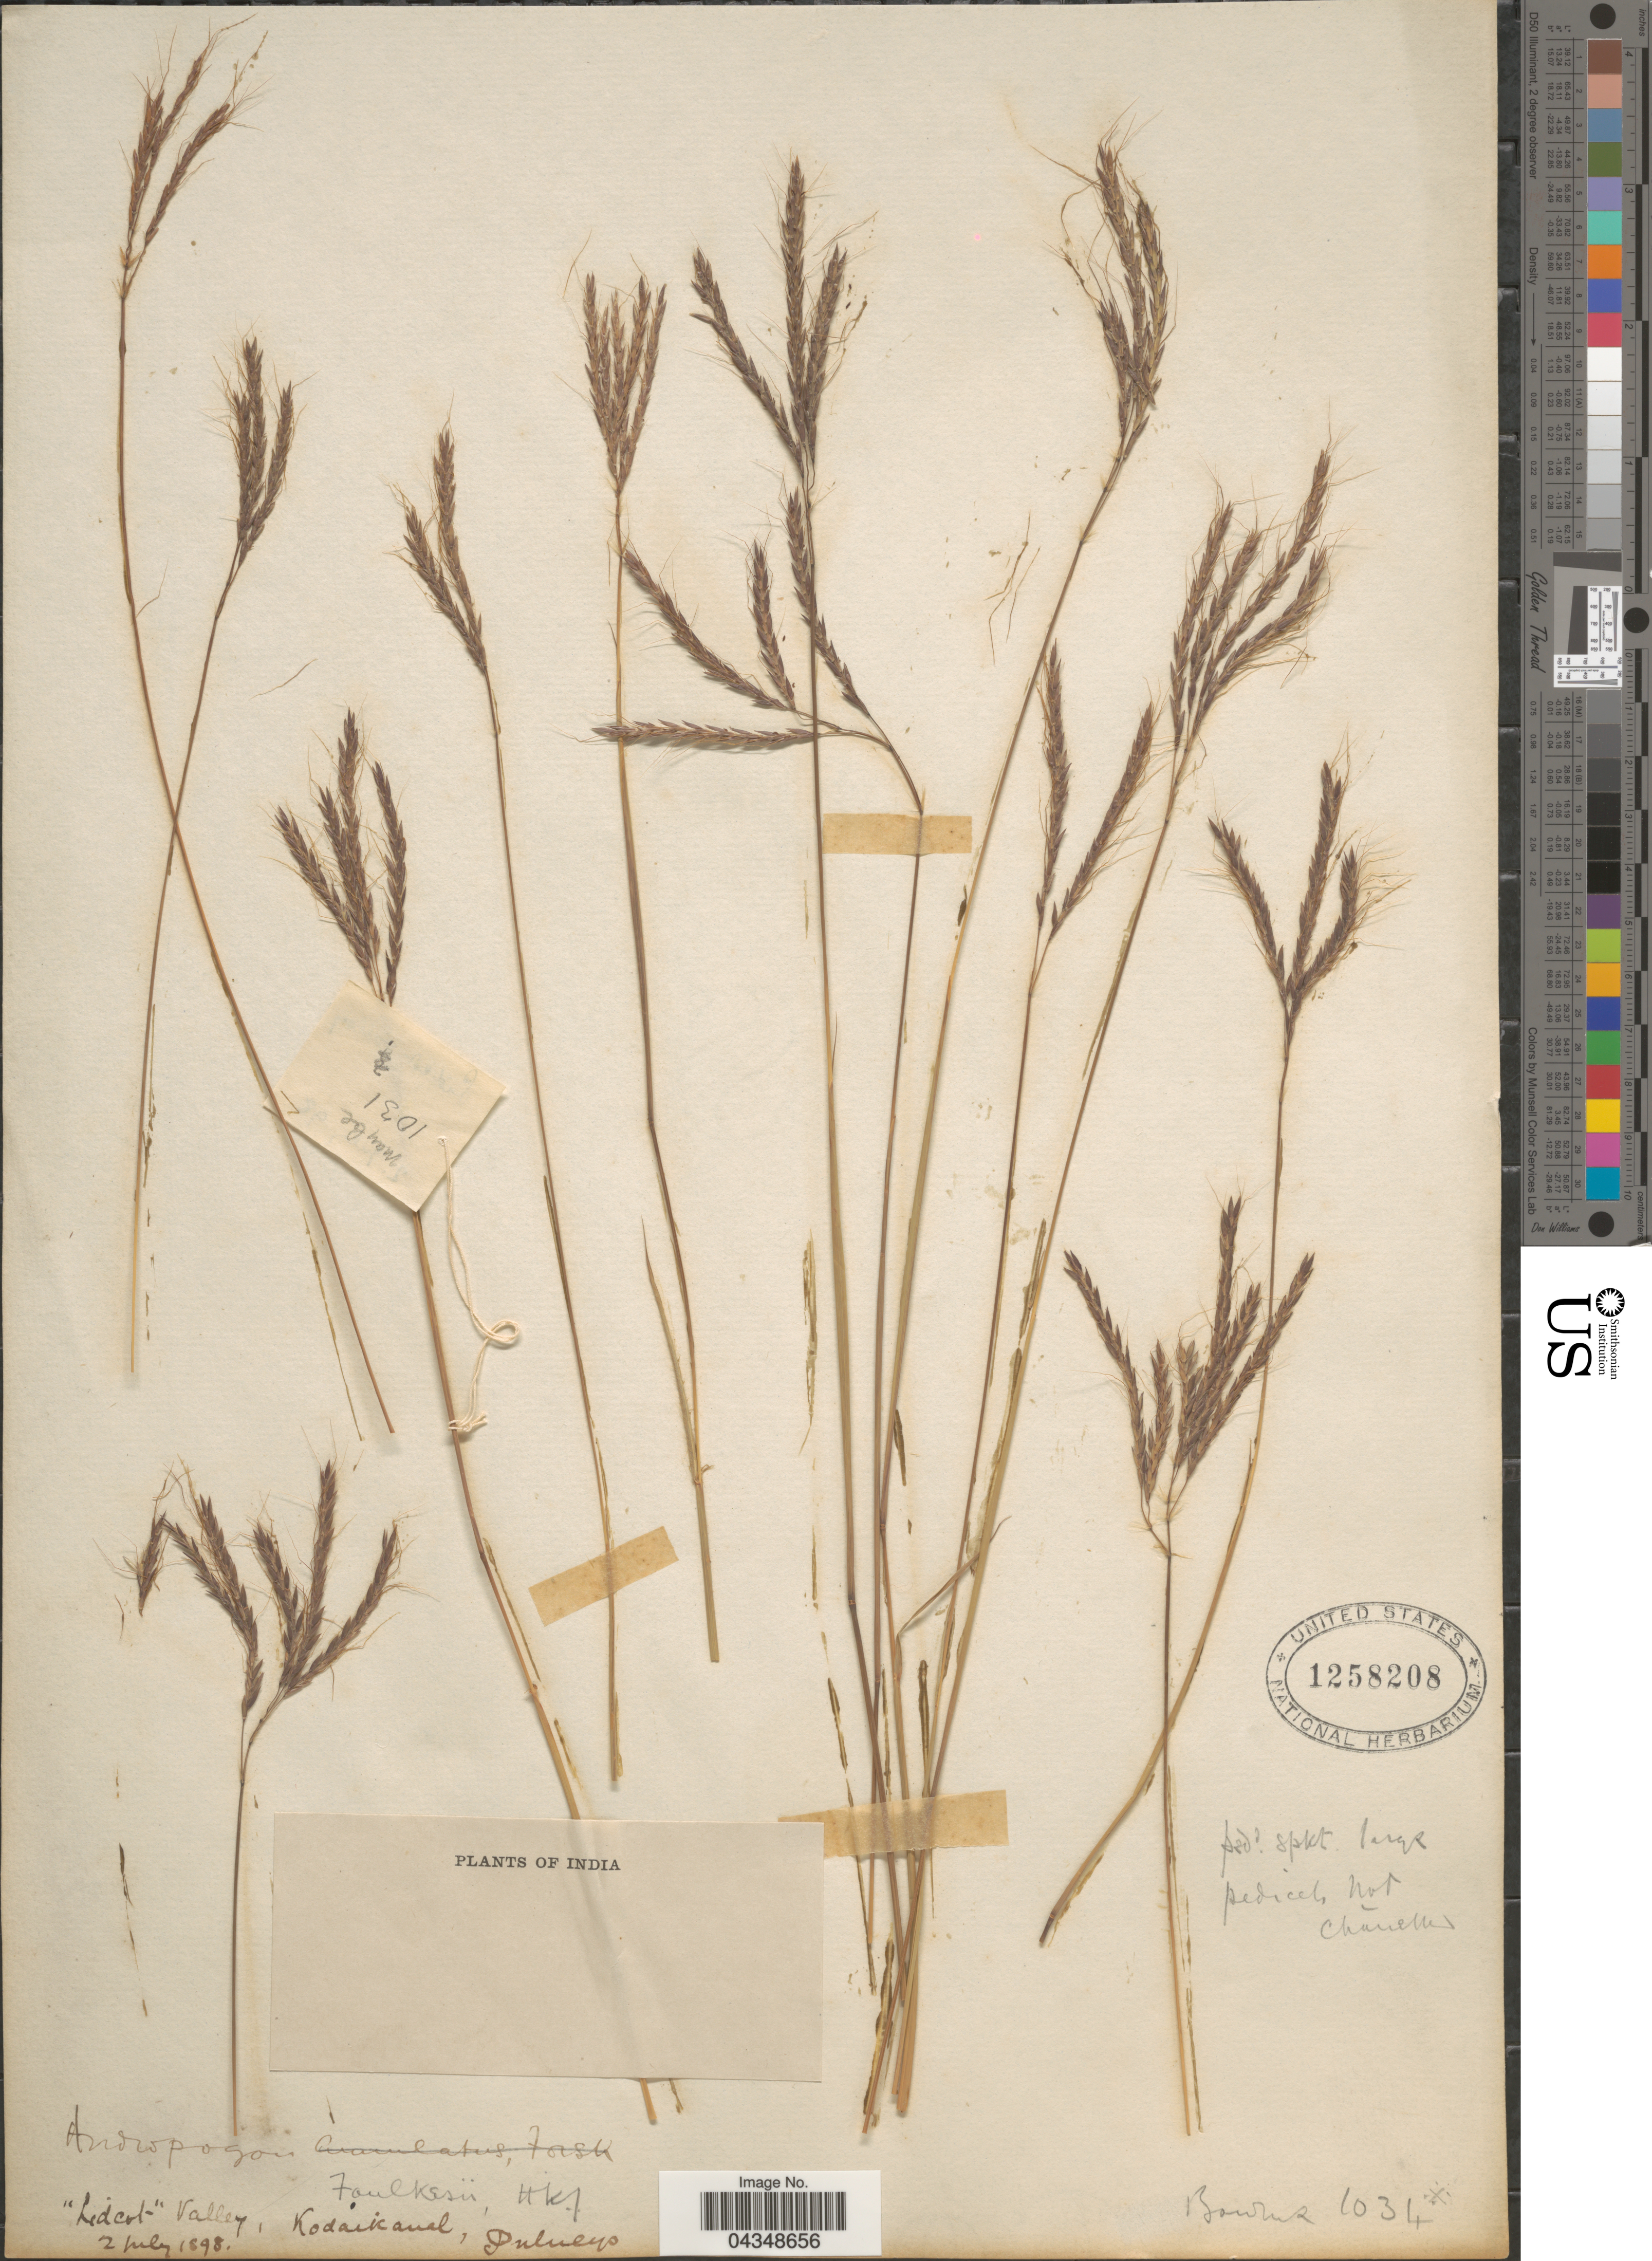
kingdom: Plantae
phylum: Tracheophyta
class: Liliopsida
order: Poales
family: Poaceae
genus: Bothriochloa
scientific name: Bothriochloa ischaemum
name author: (L.) Keng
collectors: -- Bourne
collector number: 1034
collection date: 1898-07-02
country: India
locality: Lidcot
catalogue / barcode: US 1258208